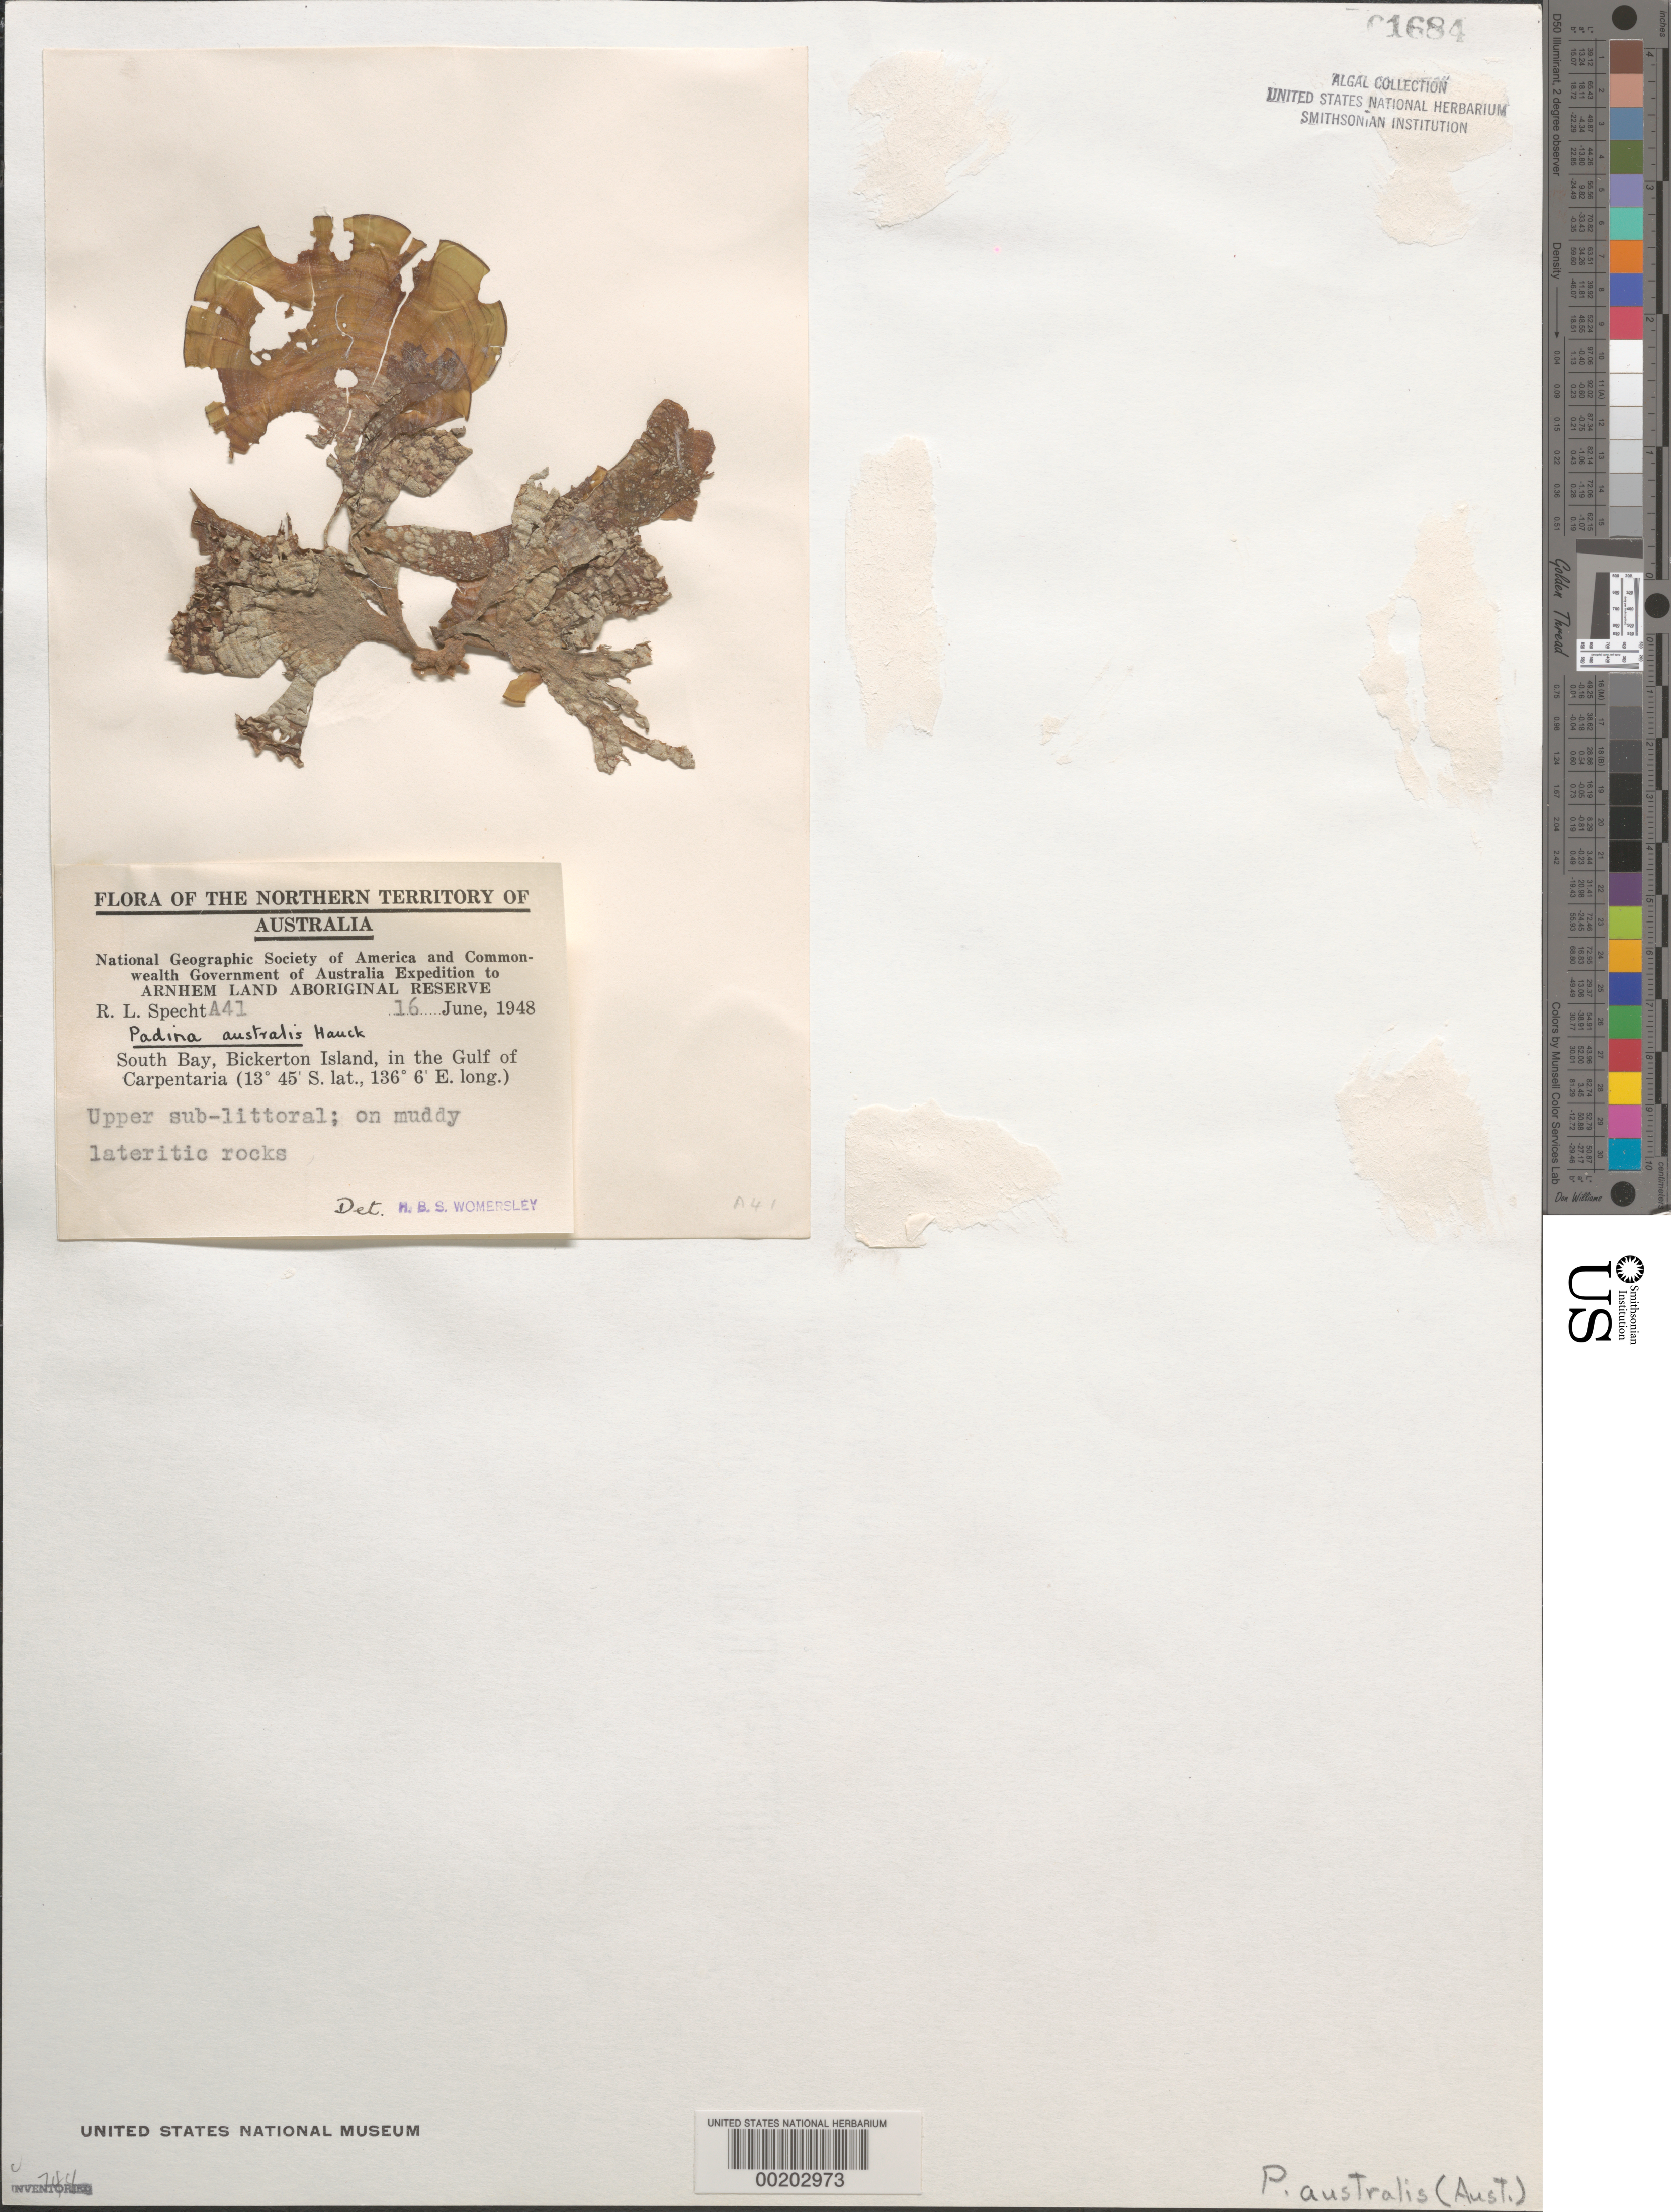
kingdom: Chromista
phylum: Ochrophyta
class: Phaeophyceae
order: Dictyotales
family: Dictyotaceae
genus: Padina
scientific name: Padina australis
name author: Hauck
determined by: Womersley, H. B. S.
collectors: R. L. Specht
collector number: A41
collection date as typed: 16 Jun 1948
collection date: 1948-06-16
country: Australia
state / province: Northern Territory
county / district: East Arnhem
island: Bickerton Island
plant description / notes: National Geographic Society of America and Commonwealth Government of Australia Expedition to Arnhem Land Aboriginal Reserve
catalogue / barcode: US 1684